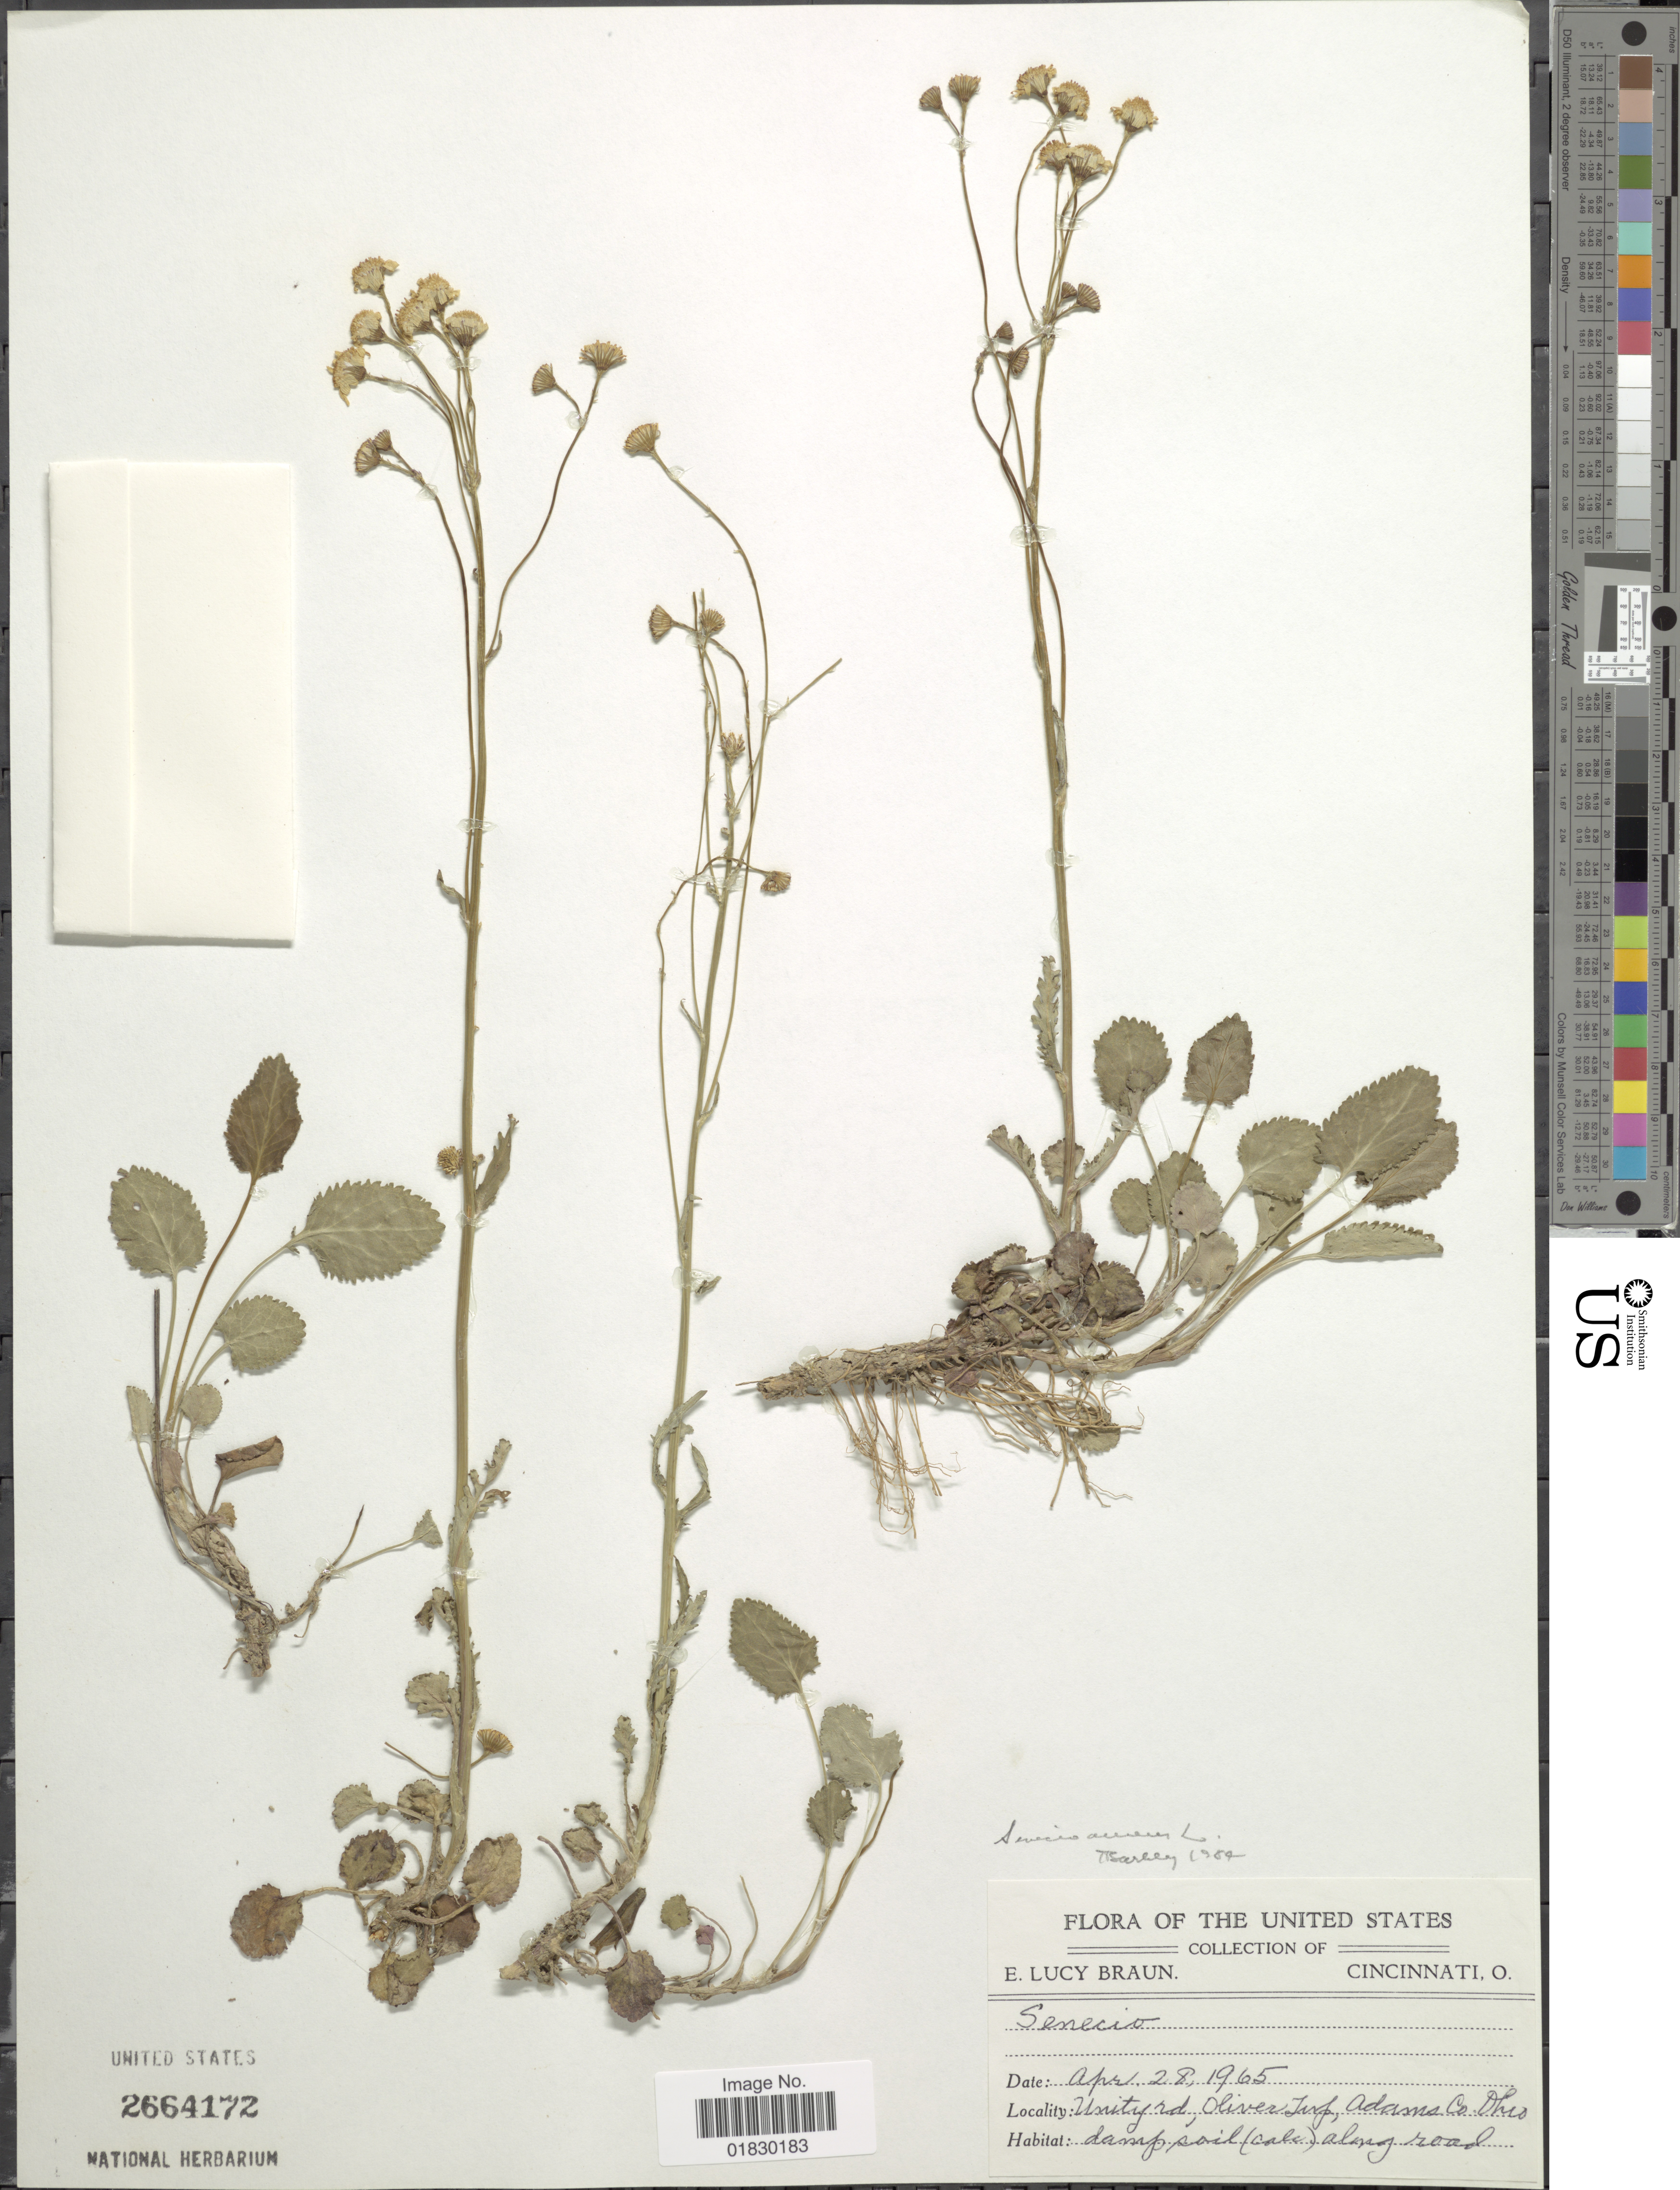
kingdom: Plantae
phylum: Tracheophyta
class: Magnoliopsida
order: Asterales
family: Asteraceae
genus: Packera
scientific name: Packera aurea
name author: (L.) Á. Löve & D. Löve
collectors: E. L. Braun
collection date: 1965-04-28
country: United States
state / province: Ohio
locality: Unity Rd., Oliver Twp, Adams Co., Ohio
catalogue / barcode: US 2664172